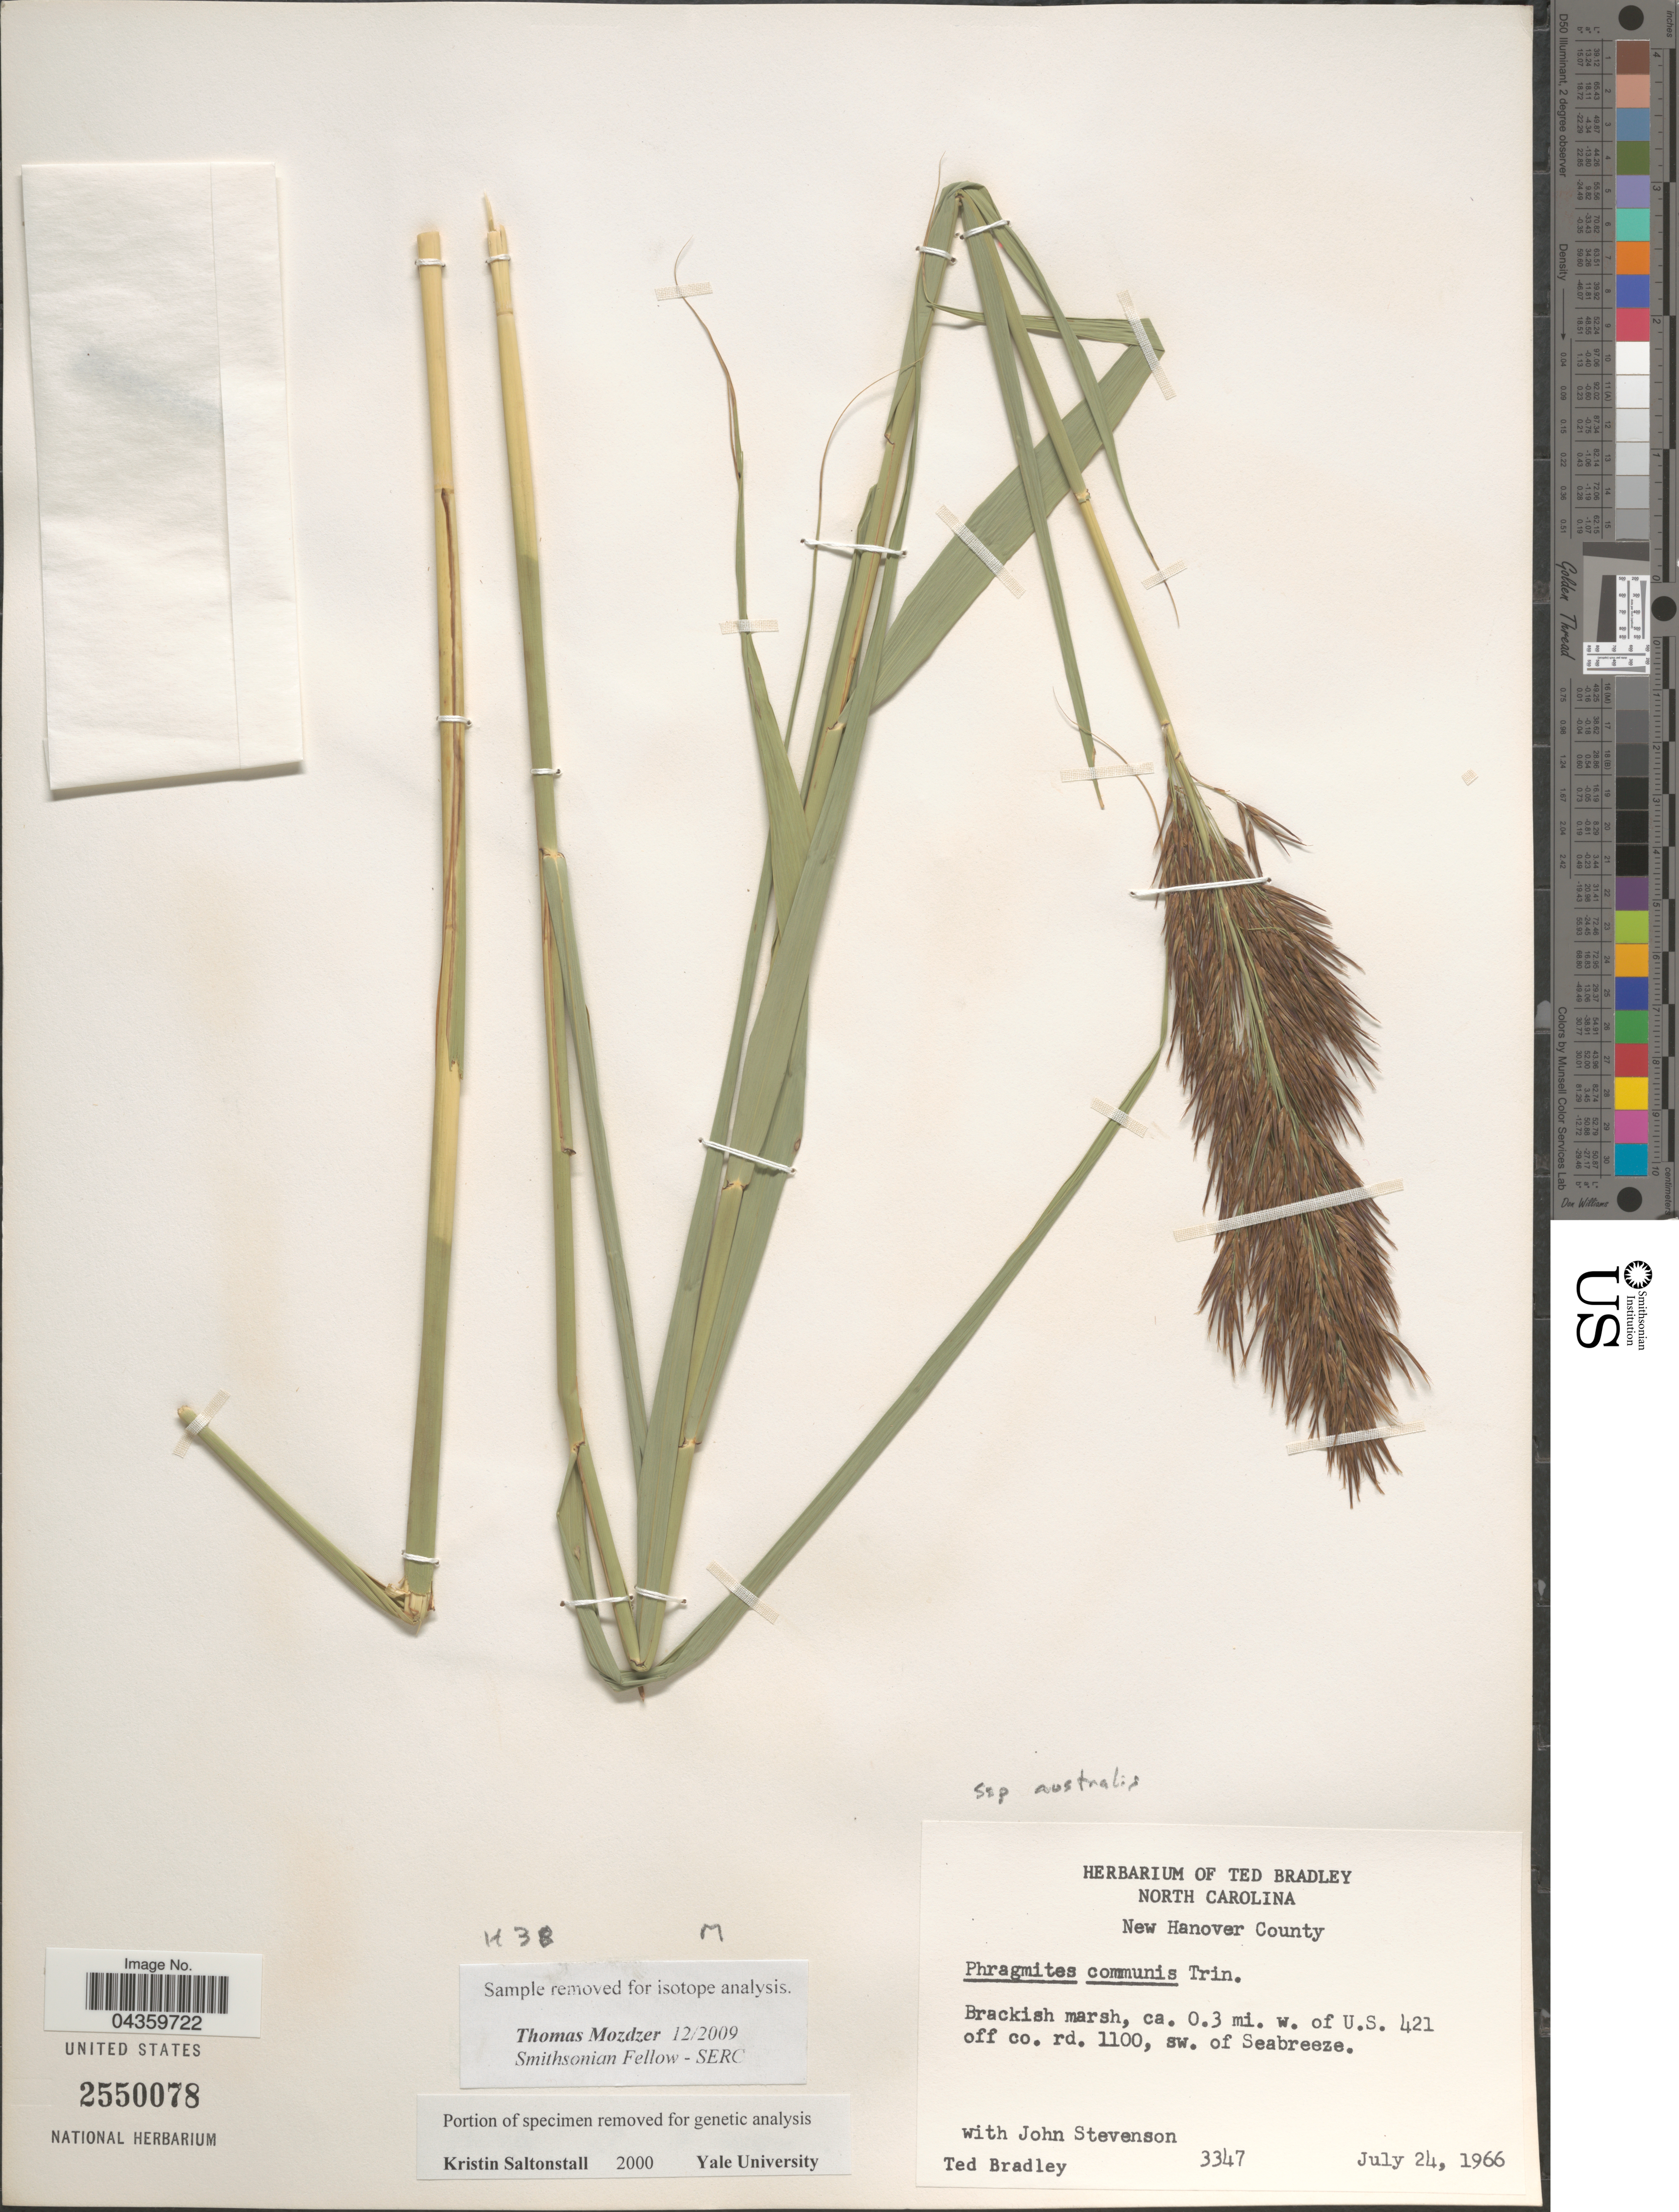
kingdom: Plantae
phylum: Tracheophyta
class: Liliopsida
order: Poales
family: Poaceae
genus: Phragmites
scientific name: Phragmites australis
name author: (Cav.) Trin. ex Steud.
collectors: T. Bradley & J. Stevenson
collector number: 3347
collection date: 1966-07-24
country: United States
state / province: North Carolina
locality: New Hanover County. Brackish marsh, ca. 0.3 mi. w. of U.S. 421 off co. rd. 1100, s.w. of Seabreeze.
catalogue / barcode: US 2550078